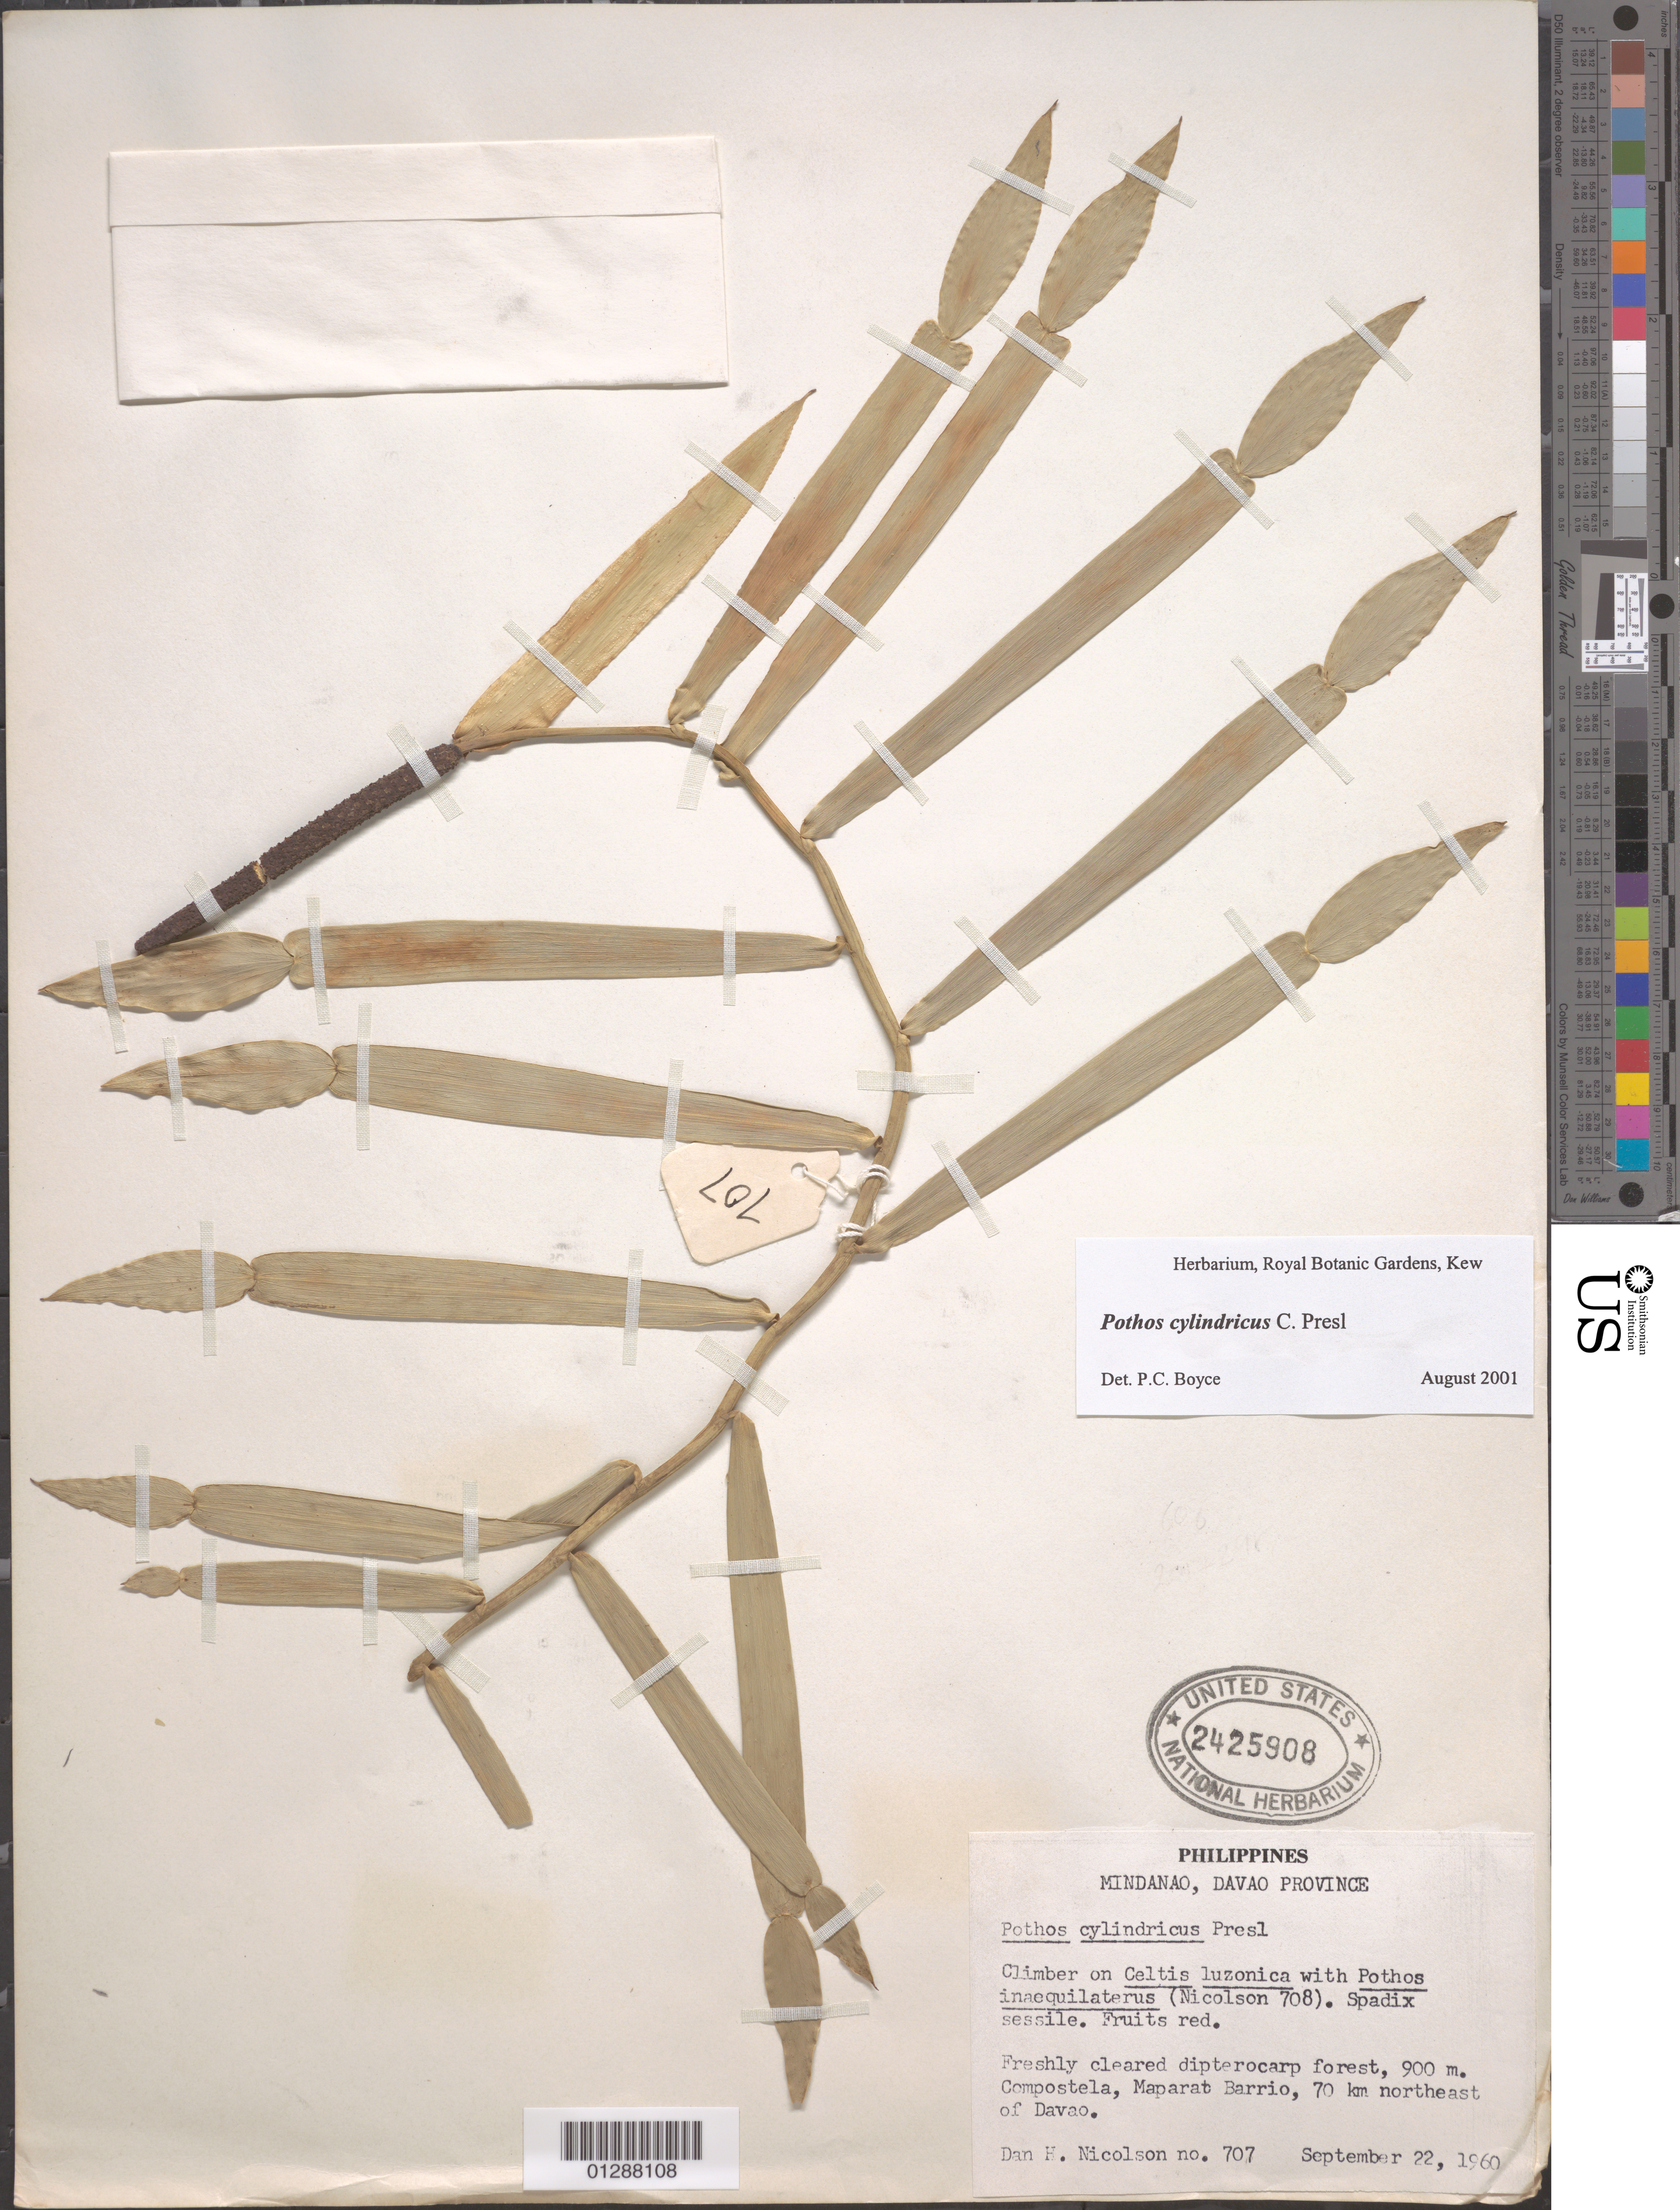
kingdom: Plantae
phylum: Tracheophyta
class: Liliopsida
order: Alismatales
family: Araceae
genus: Pothos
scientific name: Pothos cylindricus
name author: C. Presl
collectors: D. H. Nicolson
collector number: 707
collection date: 1960-09-22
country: Philippines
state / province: Davao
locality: Mindanao. Compostela, Maparat Barrio, 70 km northeast of Davao.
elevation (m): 900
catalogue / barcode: US 2425908